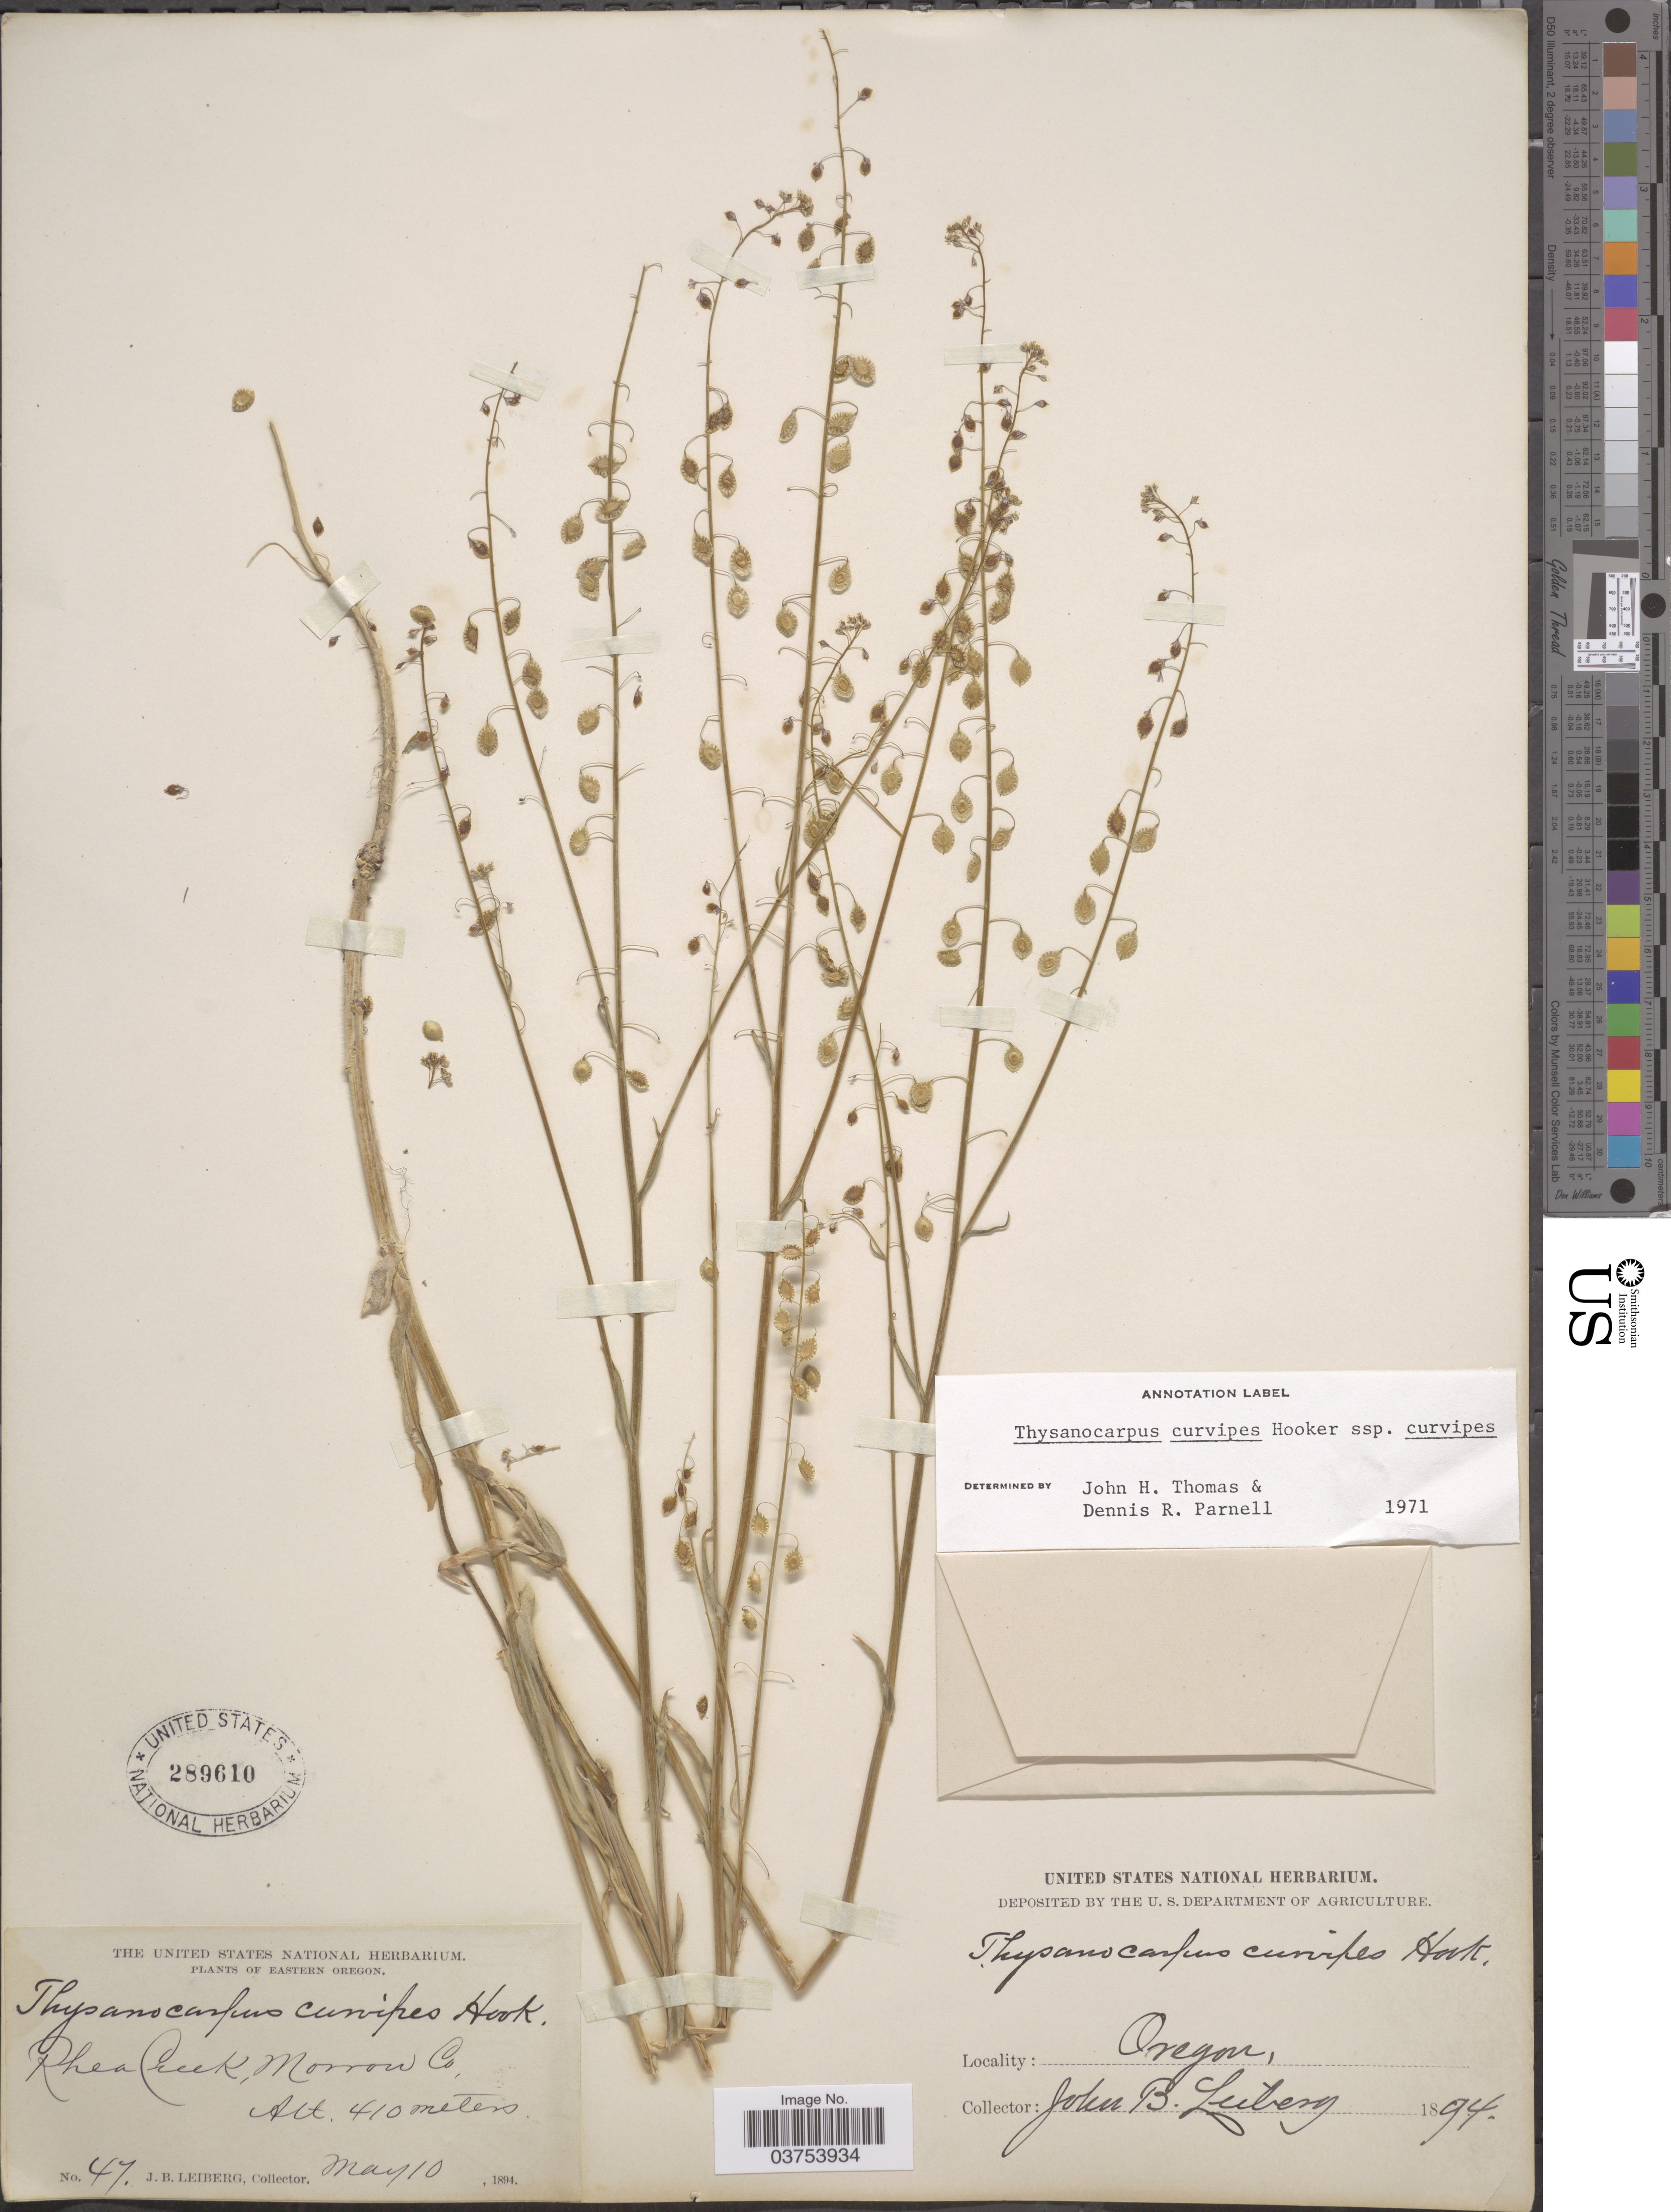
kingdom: Plantae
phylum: Tracheophyta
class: Magnoliopsida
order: Brassicales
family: Brassicaceae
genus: Thysanocarpus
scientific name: Thysanocarpus curvipes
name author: Hook.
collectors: J. B. Leiberg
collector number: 47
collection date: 1894-05-10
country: United States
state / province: Oregon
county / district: Morrow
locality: Eastern Oregon. Rhea Creek, Morrow Co.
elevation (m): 410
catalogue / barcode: US 289610